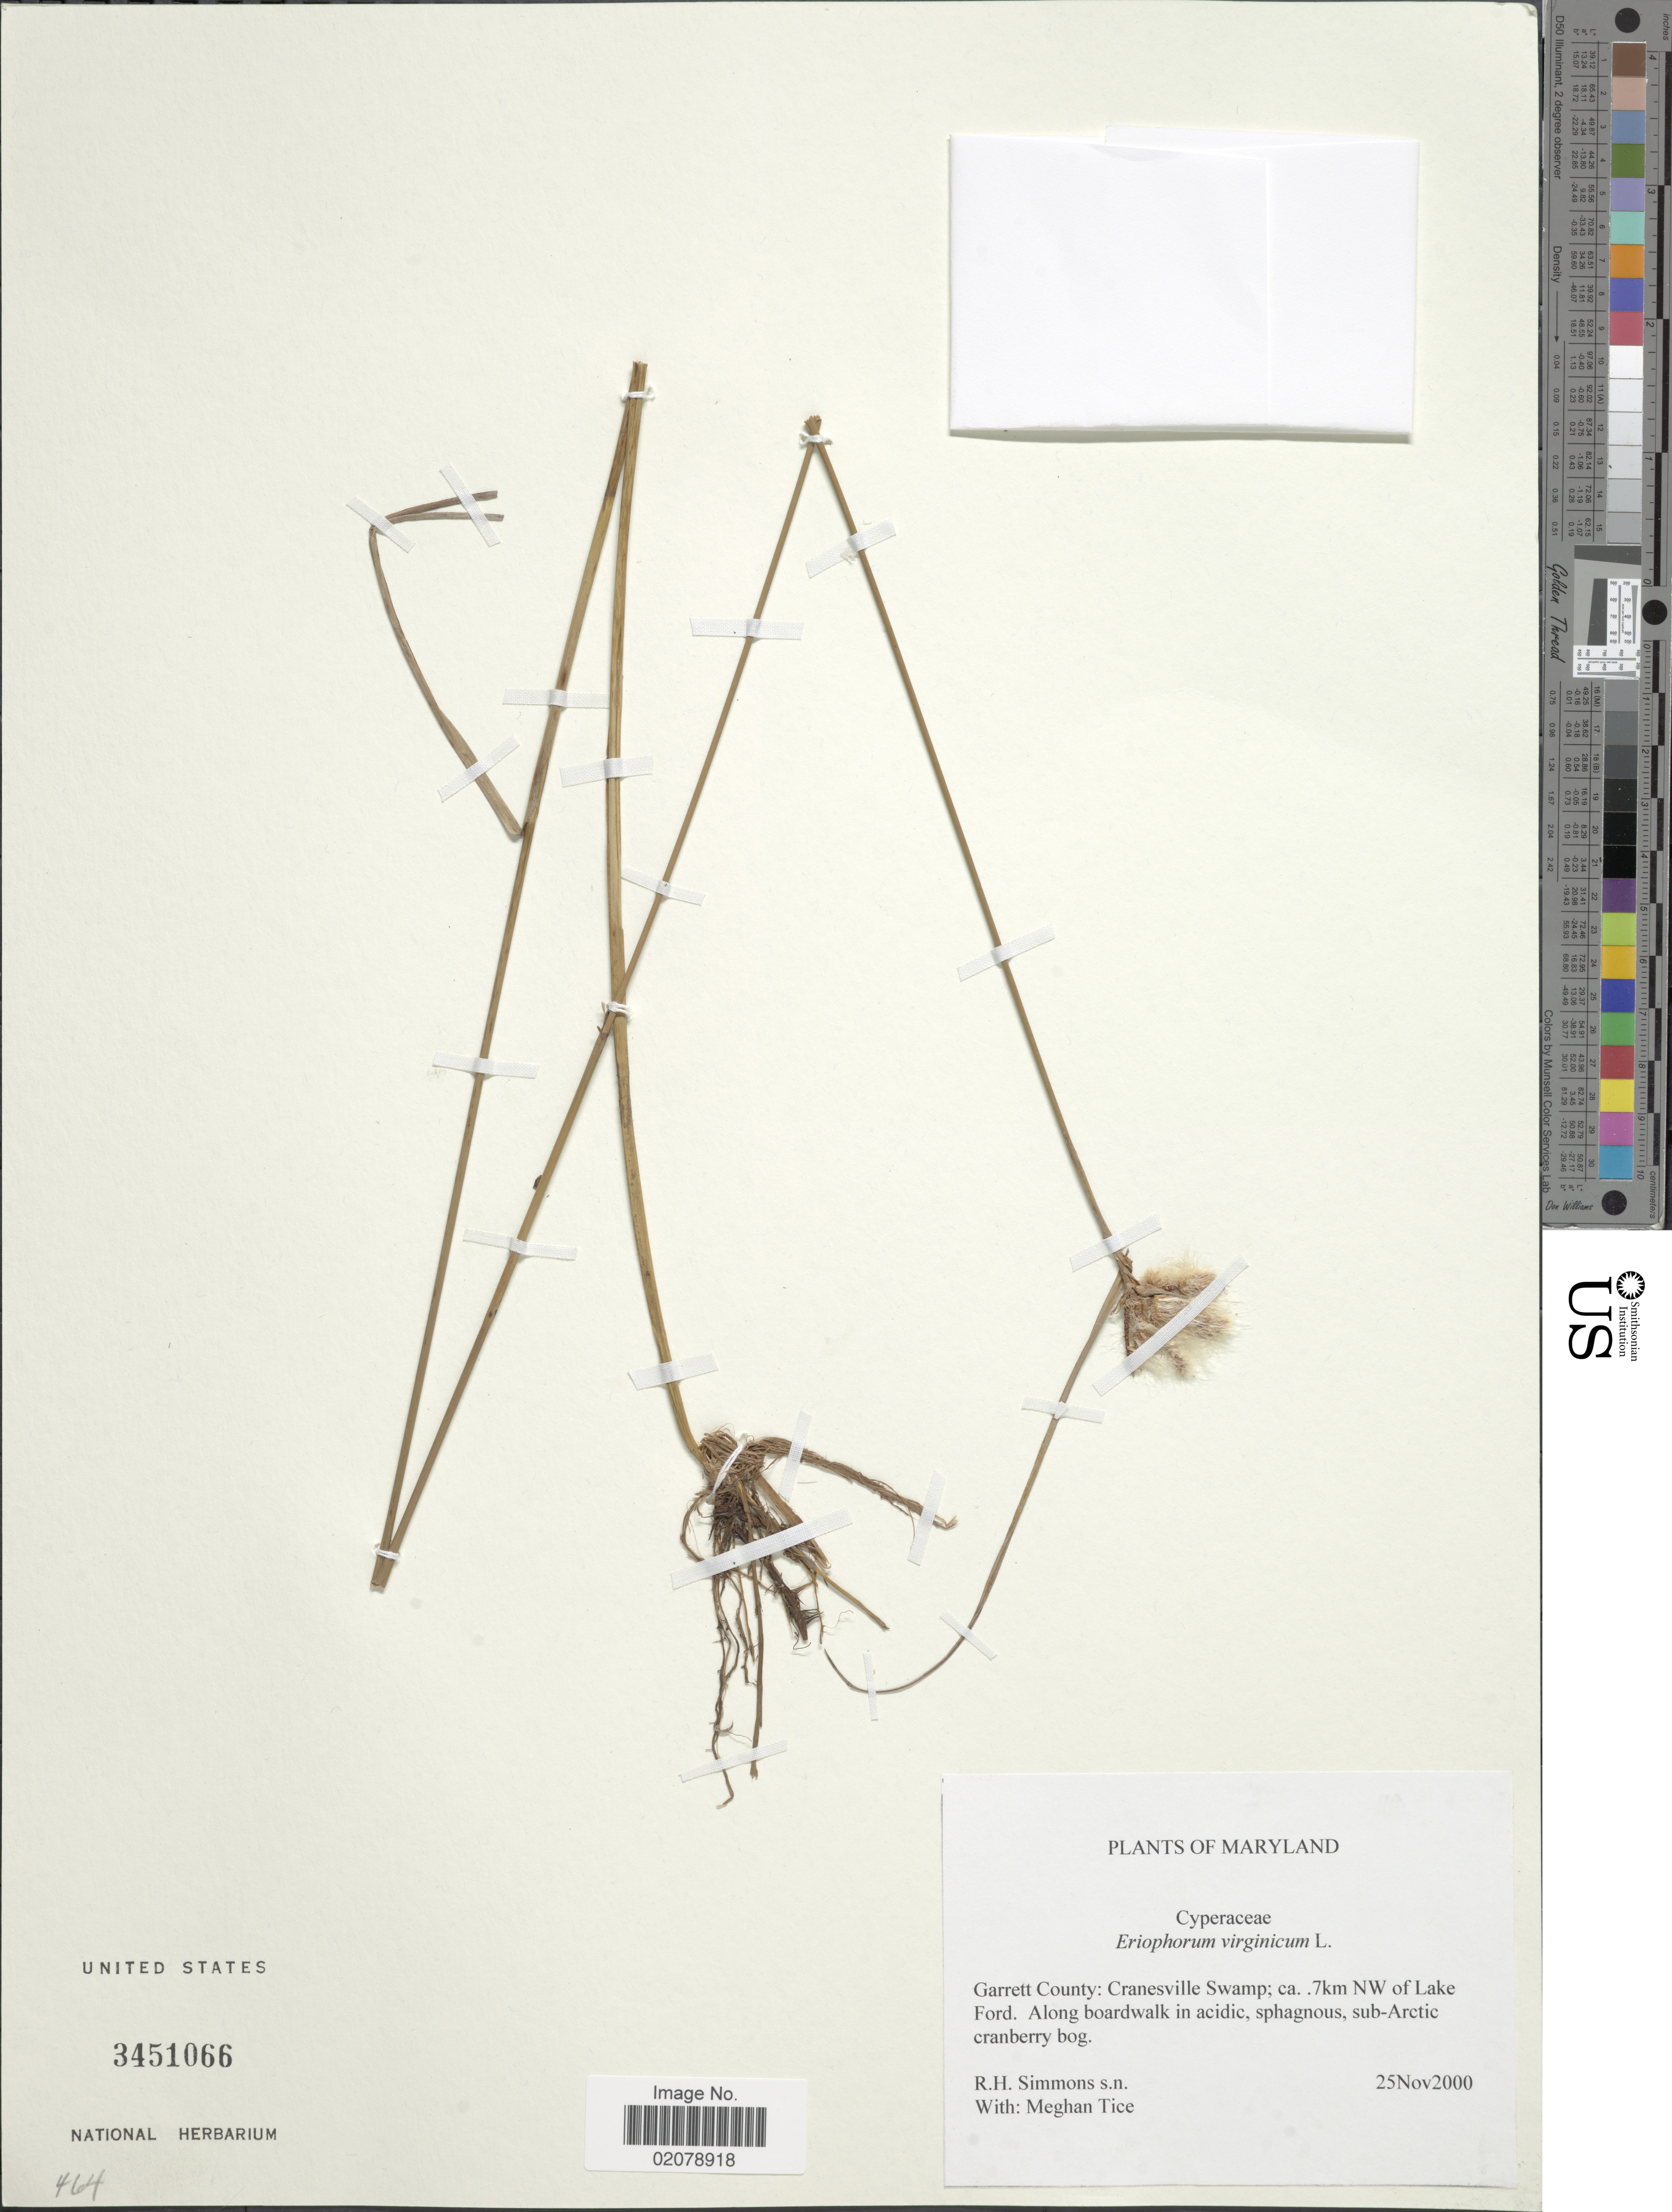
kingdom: Plantae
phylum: Tracheophyta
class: Liliopsida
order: Poales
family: Cyperaceae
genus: Eriophorum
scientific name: Eriophorum virginicum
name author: L.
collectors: R. H. Simmons & M. Tice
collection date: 2000-11-22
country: United States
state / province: Maryland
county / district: Garrett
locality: Garrett County: Cranesville Swamp; ca. 7km NW of Lake Ford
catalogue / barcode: US 3451066